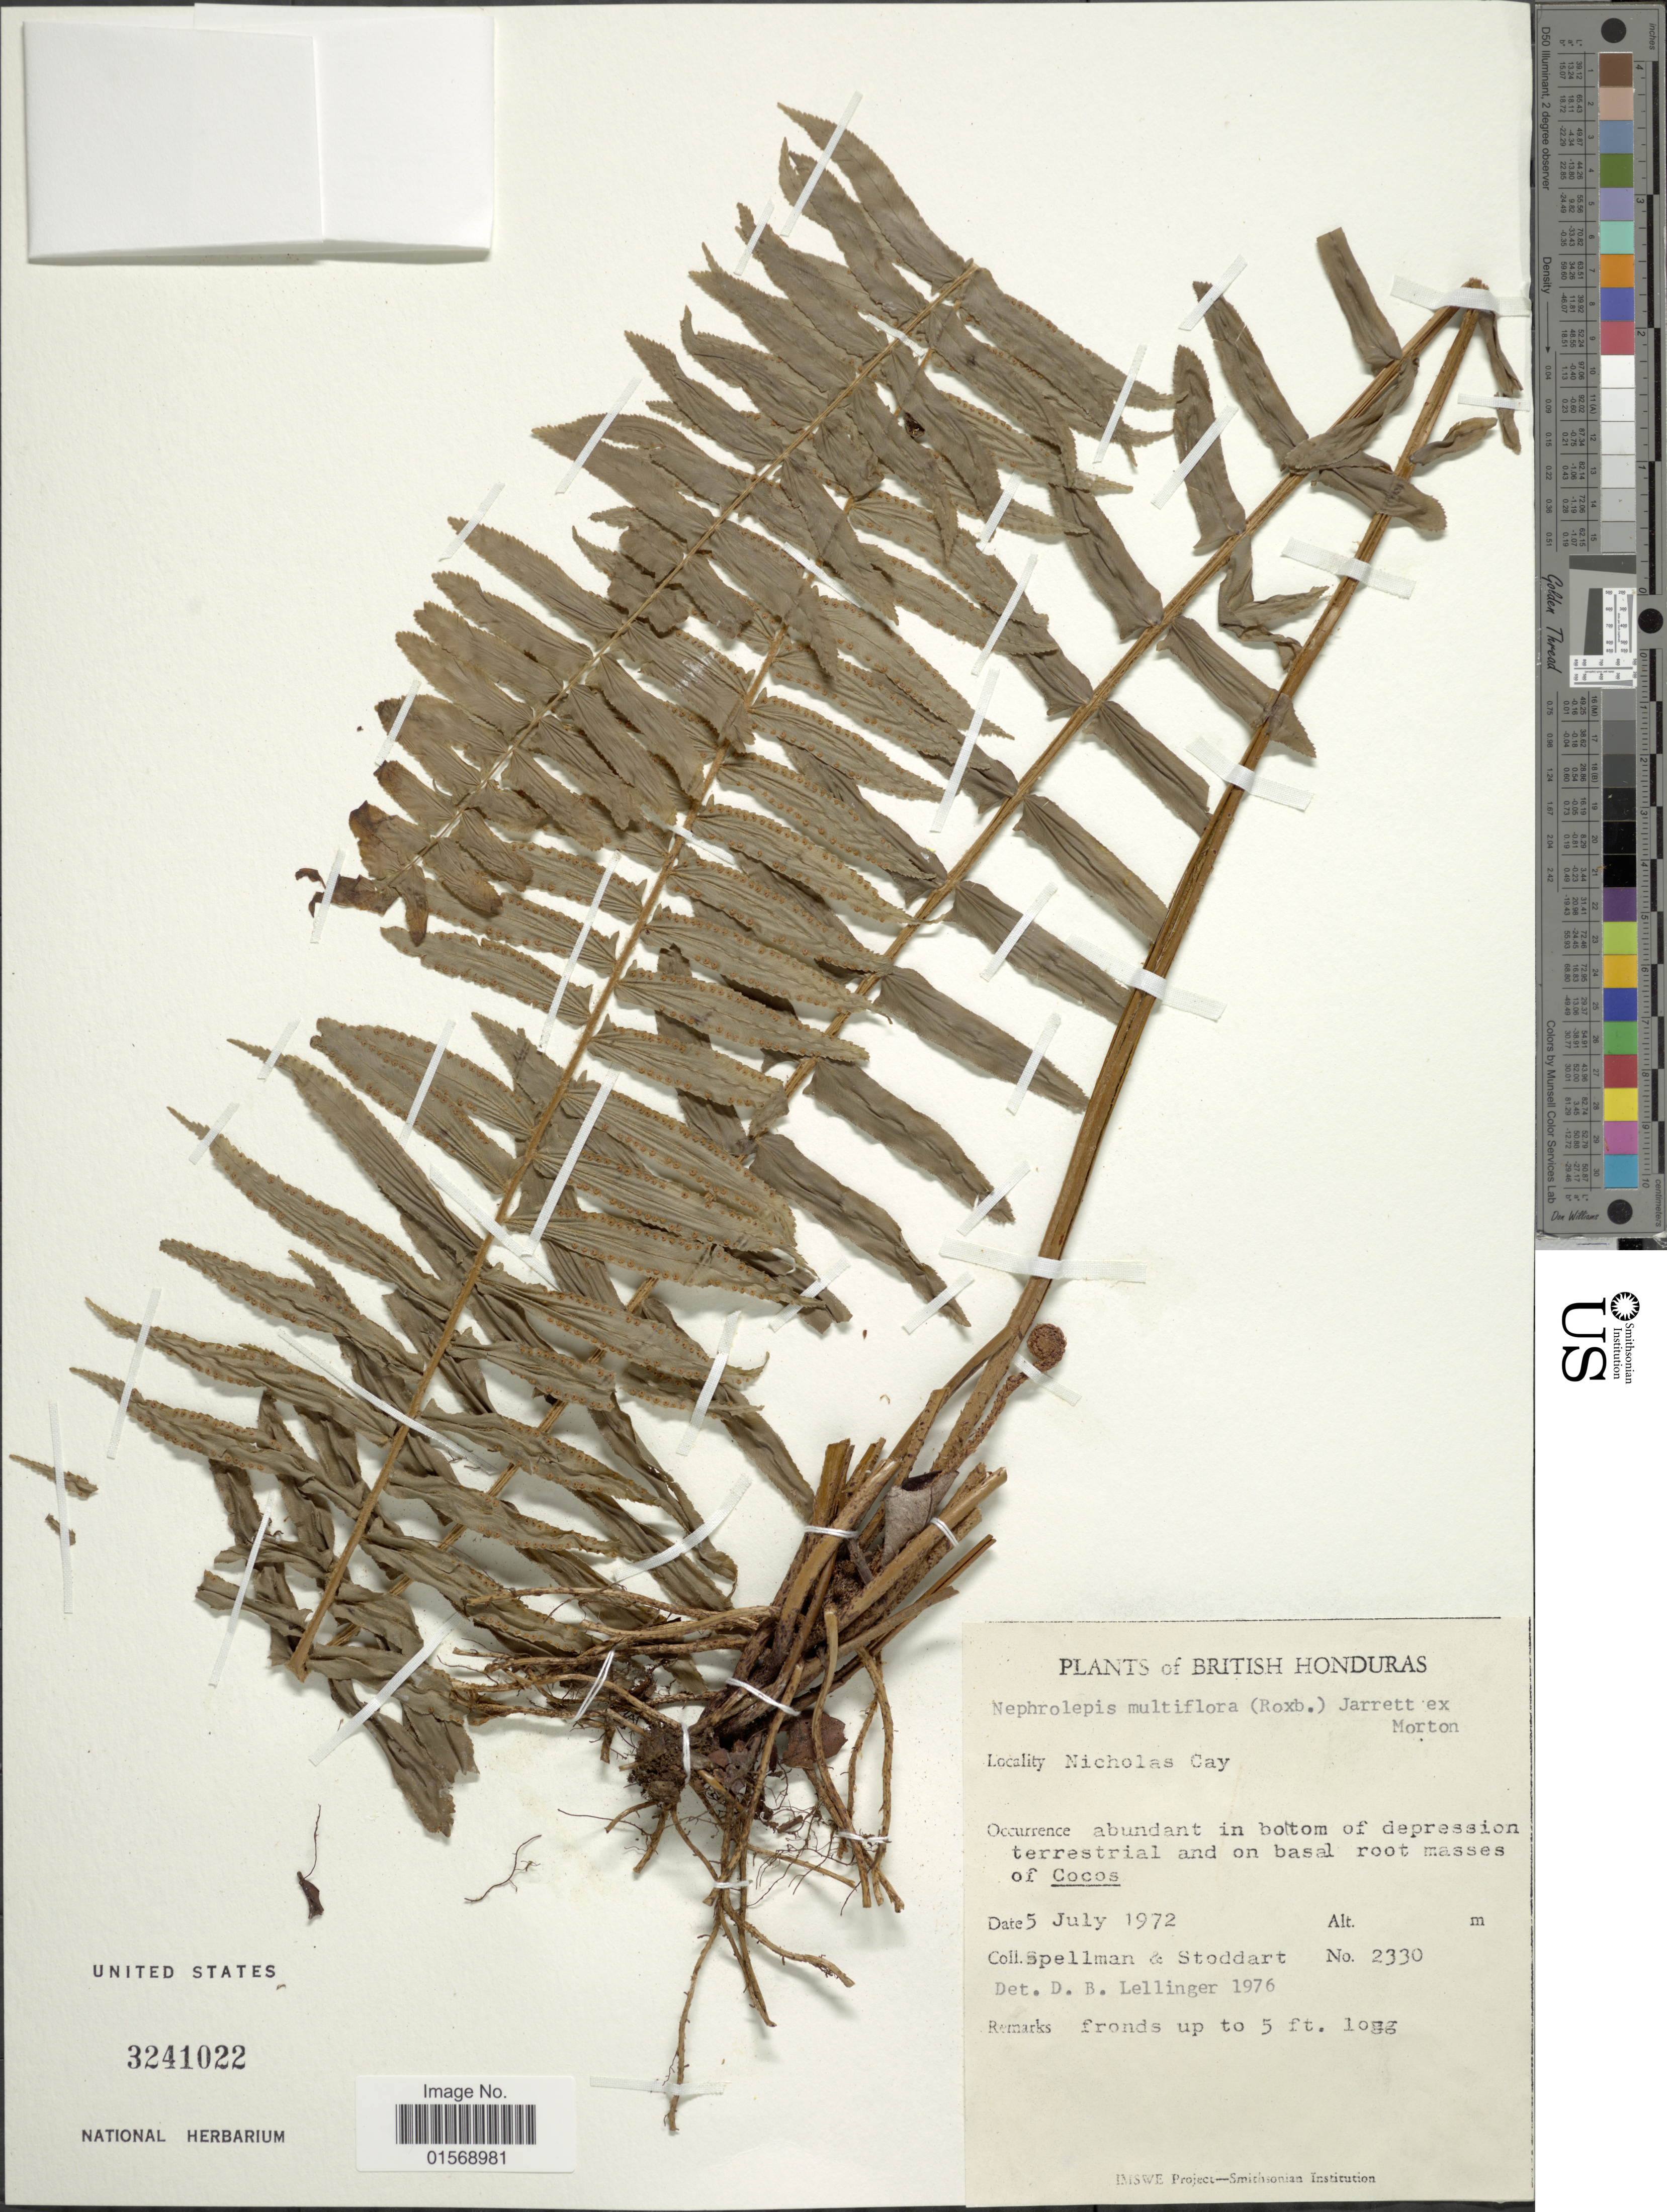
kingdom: Plantae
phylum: Tracheophyta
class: Polypodiopsida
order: Polypodiales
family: Nephrolepidaceae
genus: Nephrolepis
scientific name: Nephrolepis multiflora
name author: (Roxb.) F.M. Jarrett ex C.V. Morton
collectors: Spellman, -- & -. Stoddart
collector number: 2330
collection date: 1972-07-05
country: Belize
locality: British Honduras. Nicholas Cay.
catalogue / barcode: US 3241022